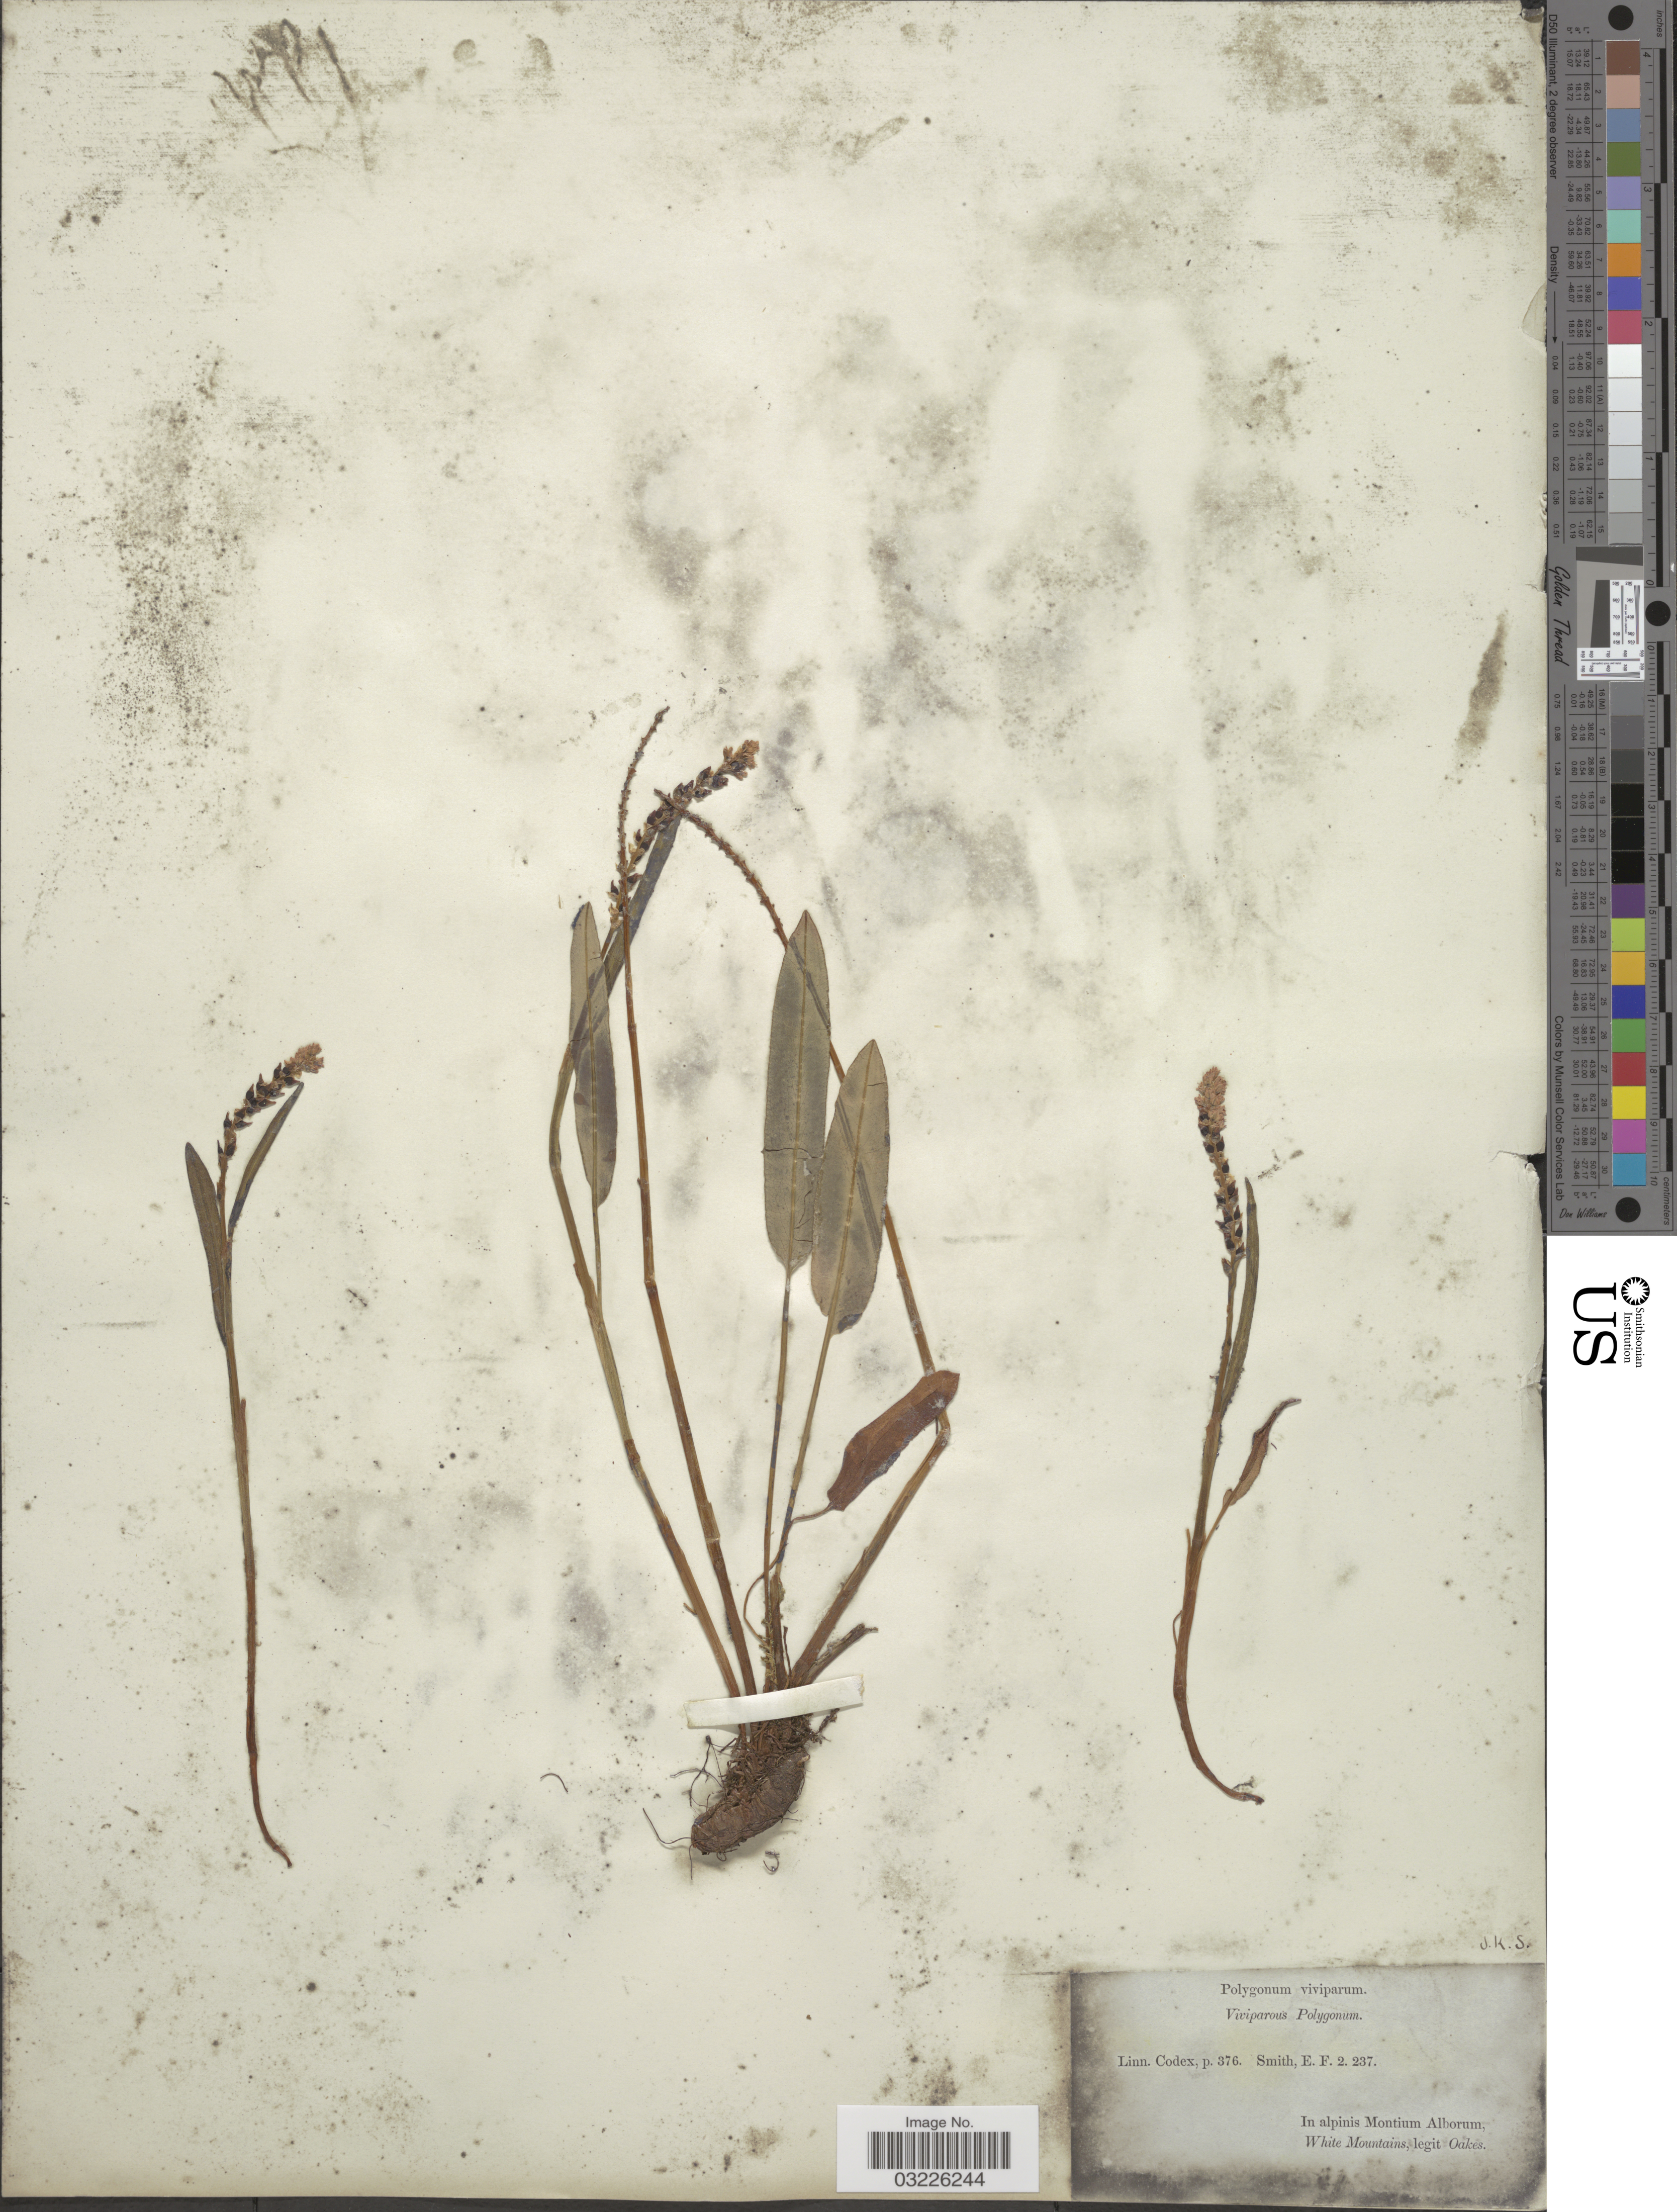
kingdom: Plantae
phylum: Tracheophyta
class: Magnoliopsida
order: Caryophyllales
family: Polygonaceae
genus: Bistorta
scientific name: Bistorta vivipara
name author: (L.) Delarbre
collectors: -. Oakes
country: United States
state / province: New Hampshire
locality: In alpinis Montium Alborum, White Mountains.